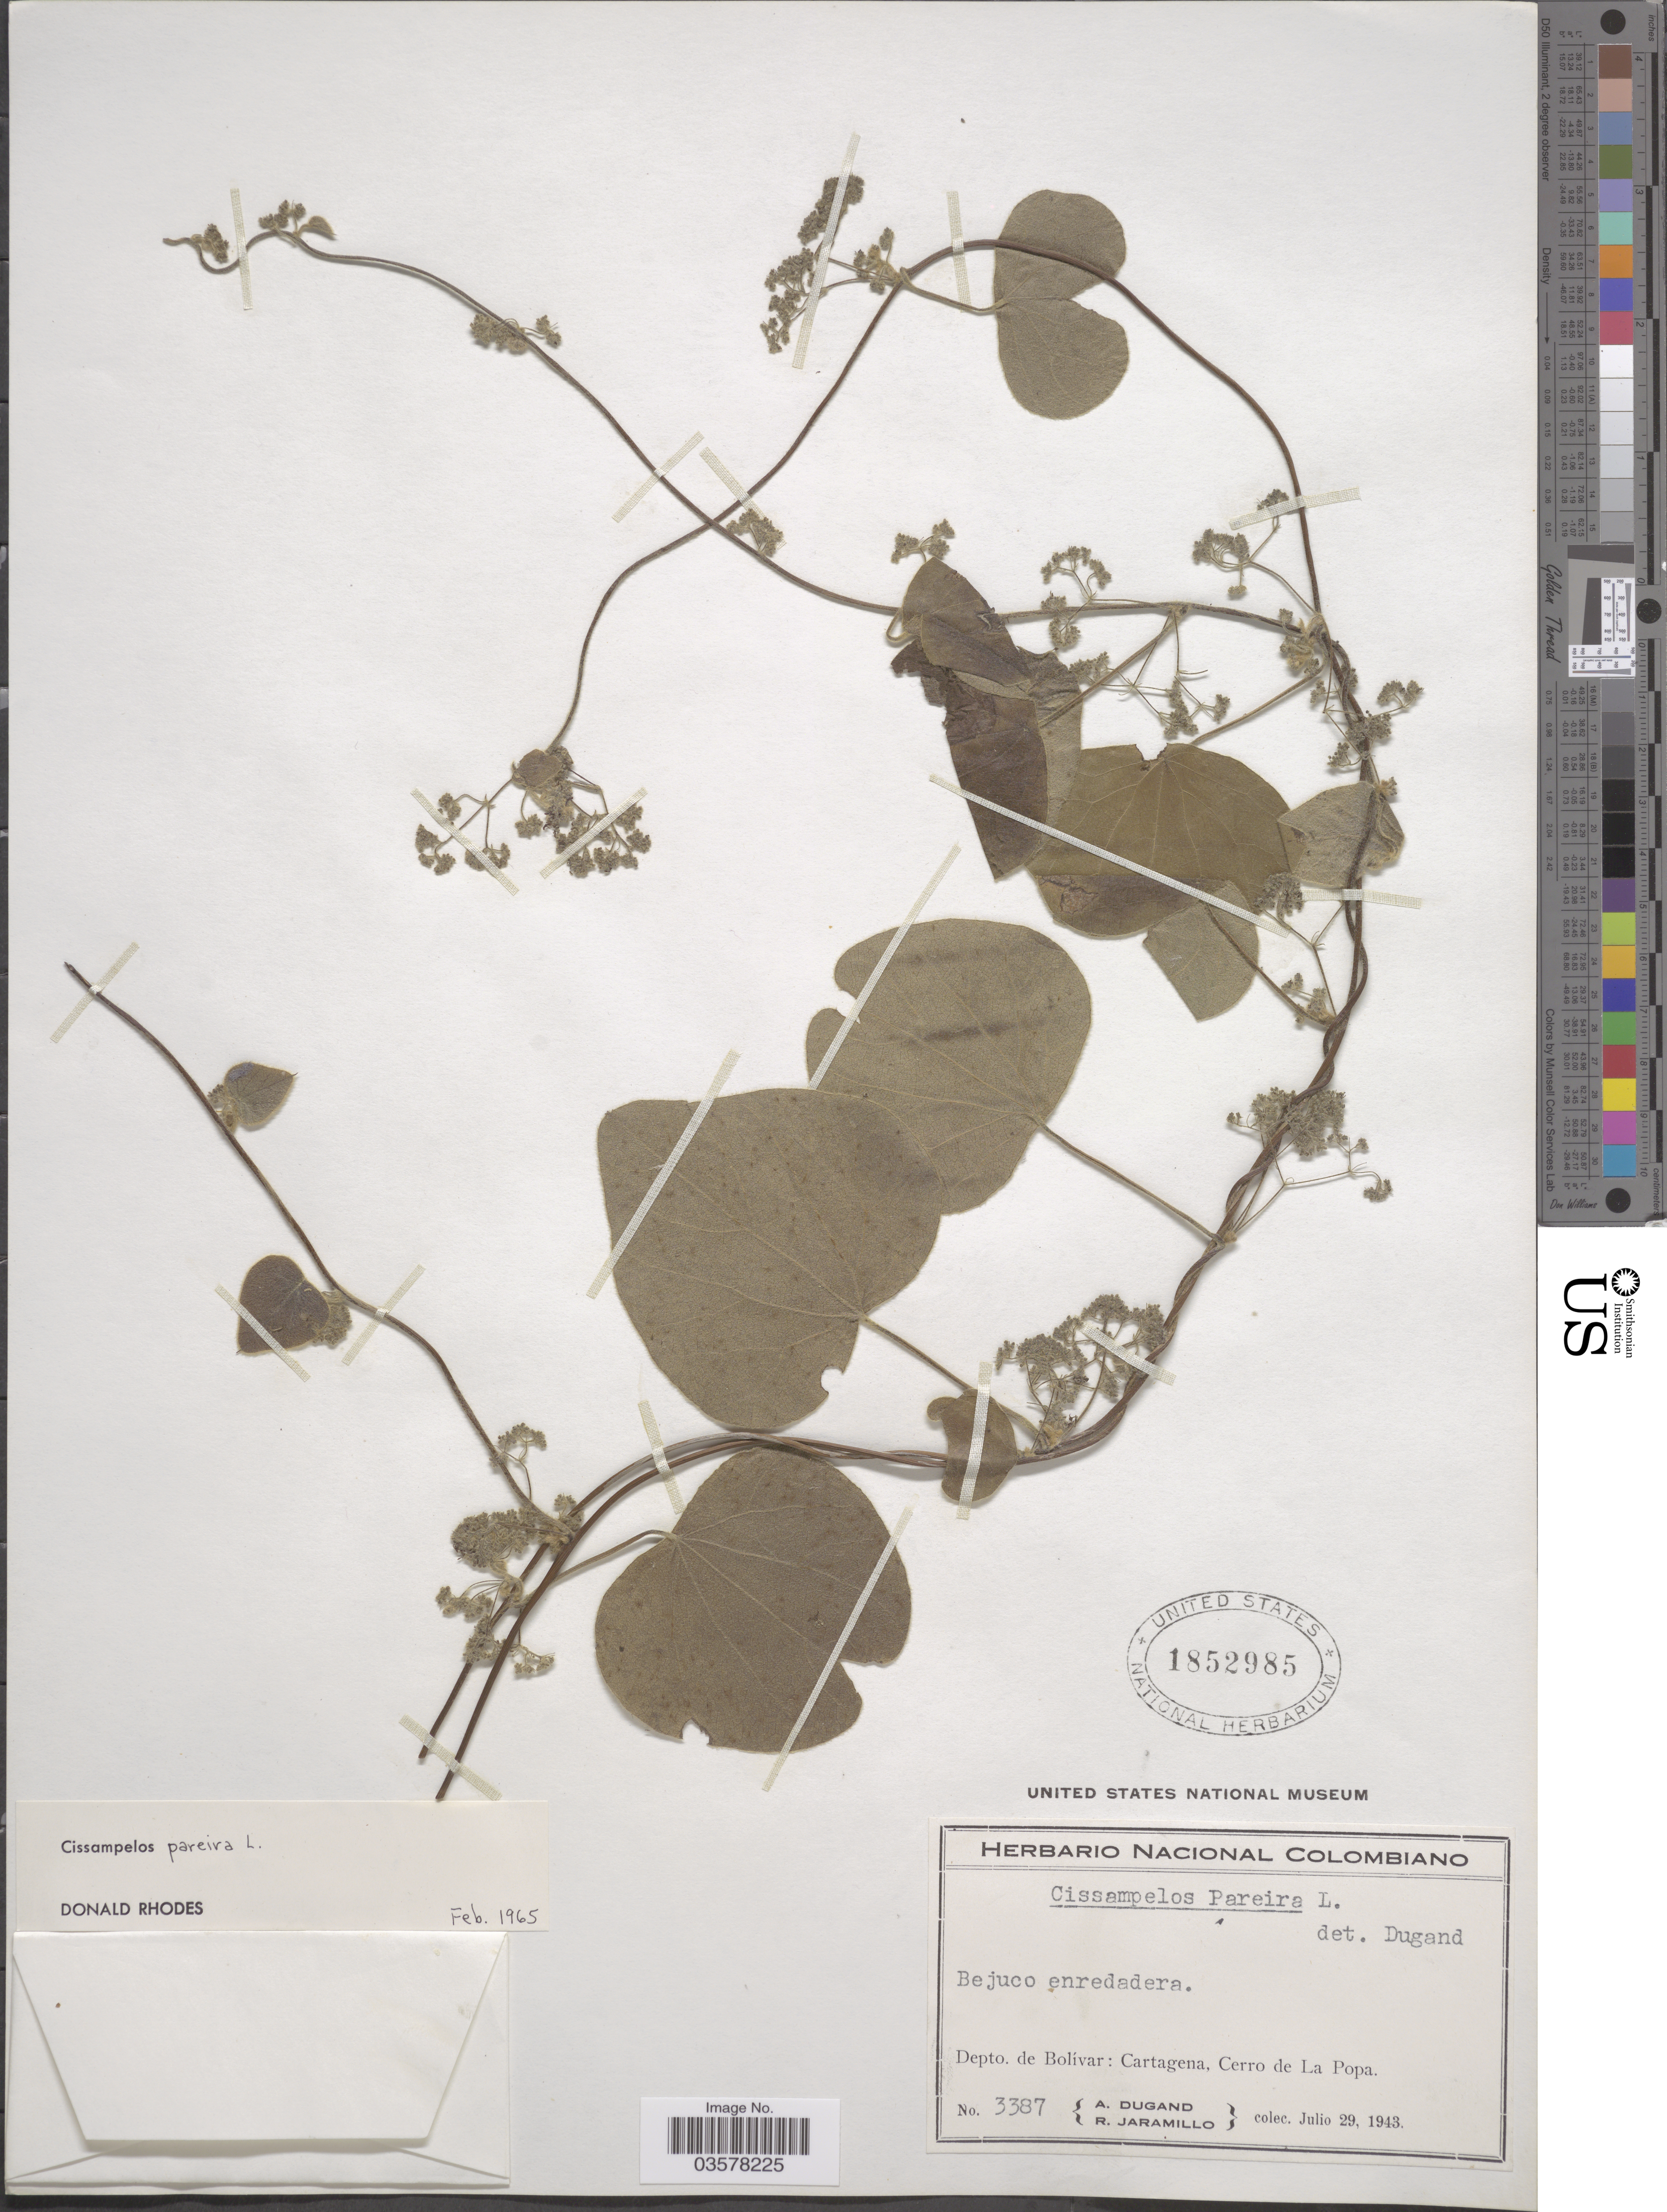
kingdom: Plantae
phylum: Tracheophyta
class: Magnoliopsida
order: Ranunculales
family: Menispermaceae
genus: Cissampelos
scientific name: Cissampelos pareira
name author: L.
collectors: A. Dugand & R. Jaramillo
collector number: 3387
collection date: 1943-07-29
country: Colombia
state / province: Bolívar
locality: Depto. de Bolívar: Cartagena, Cerro de La Popa.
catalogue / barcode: US 1852985